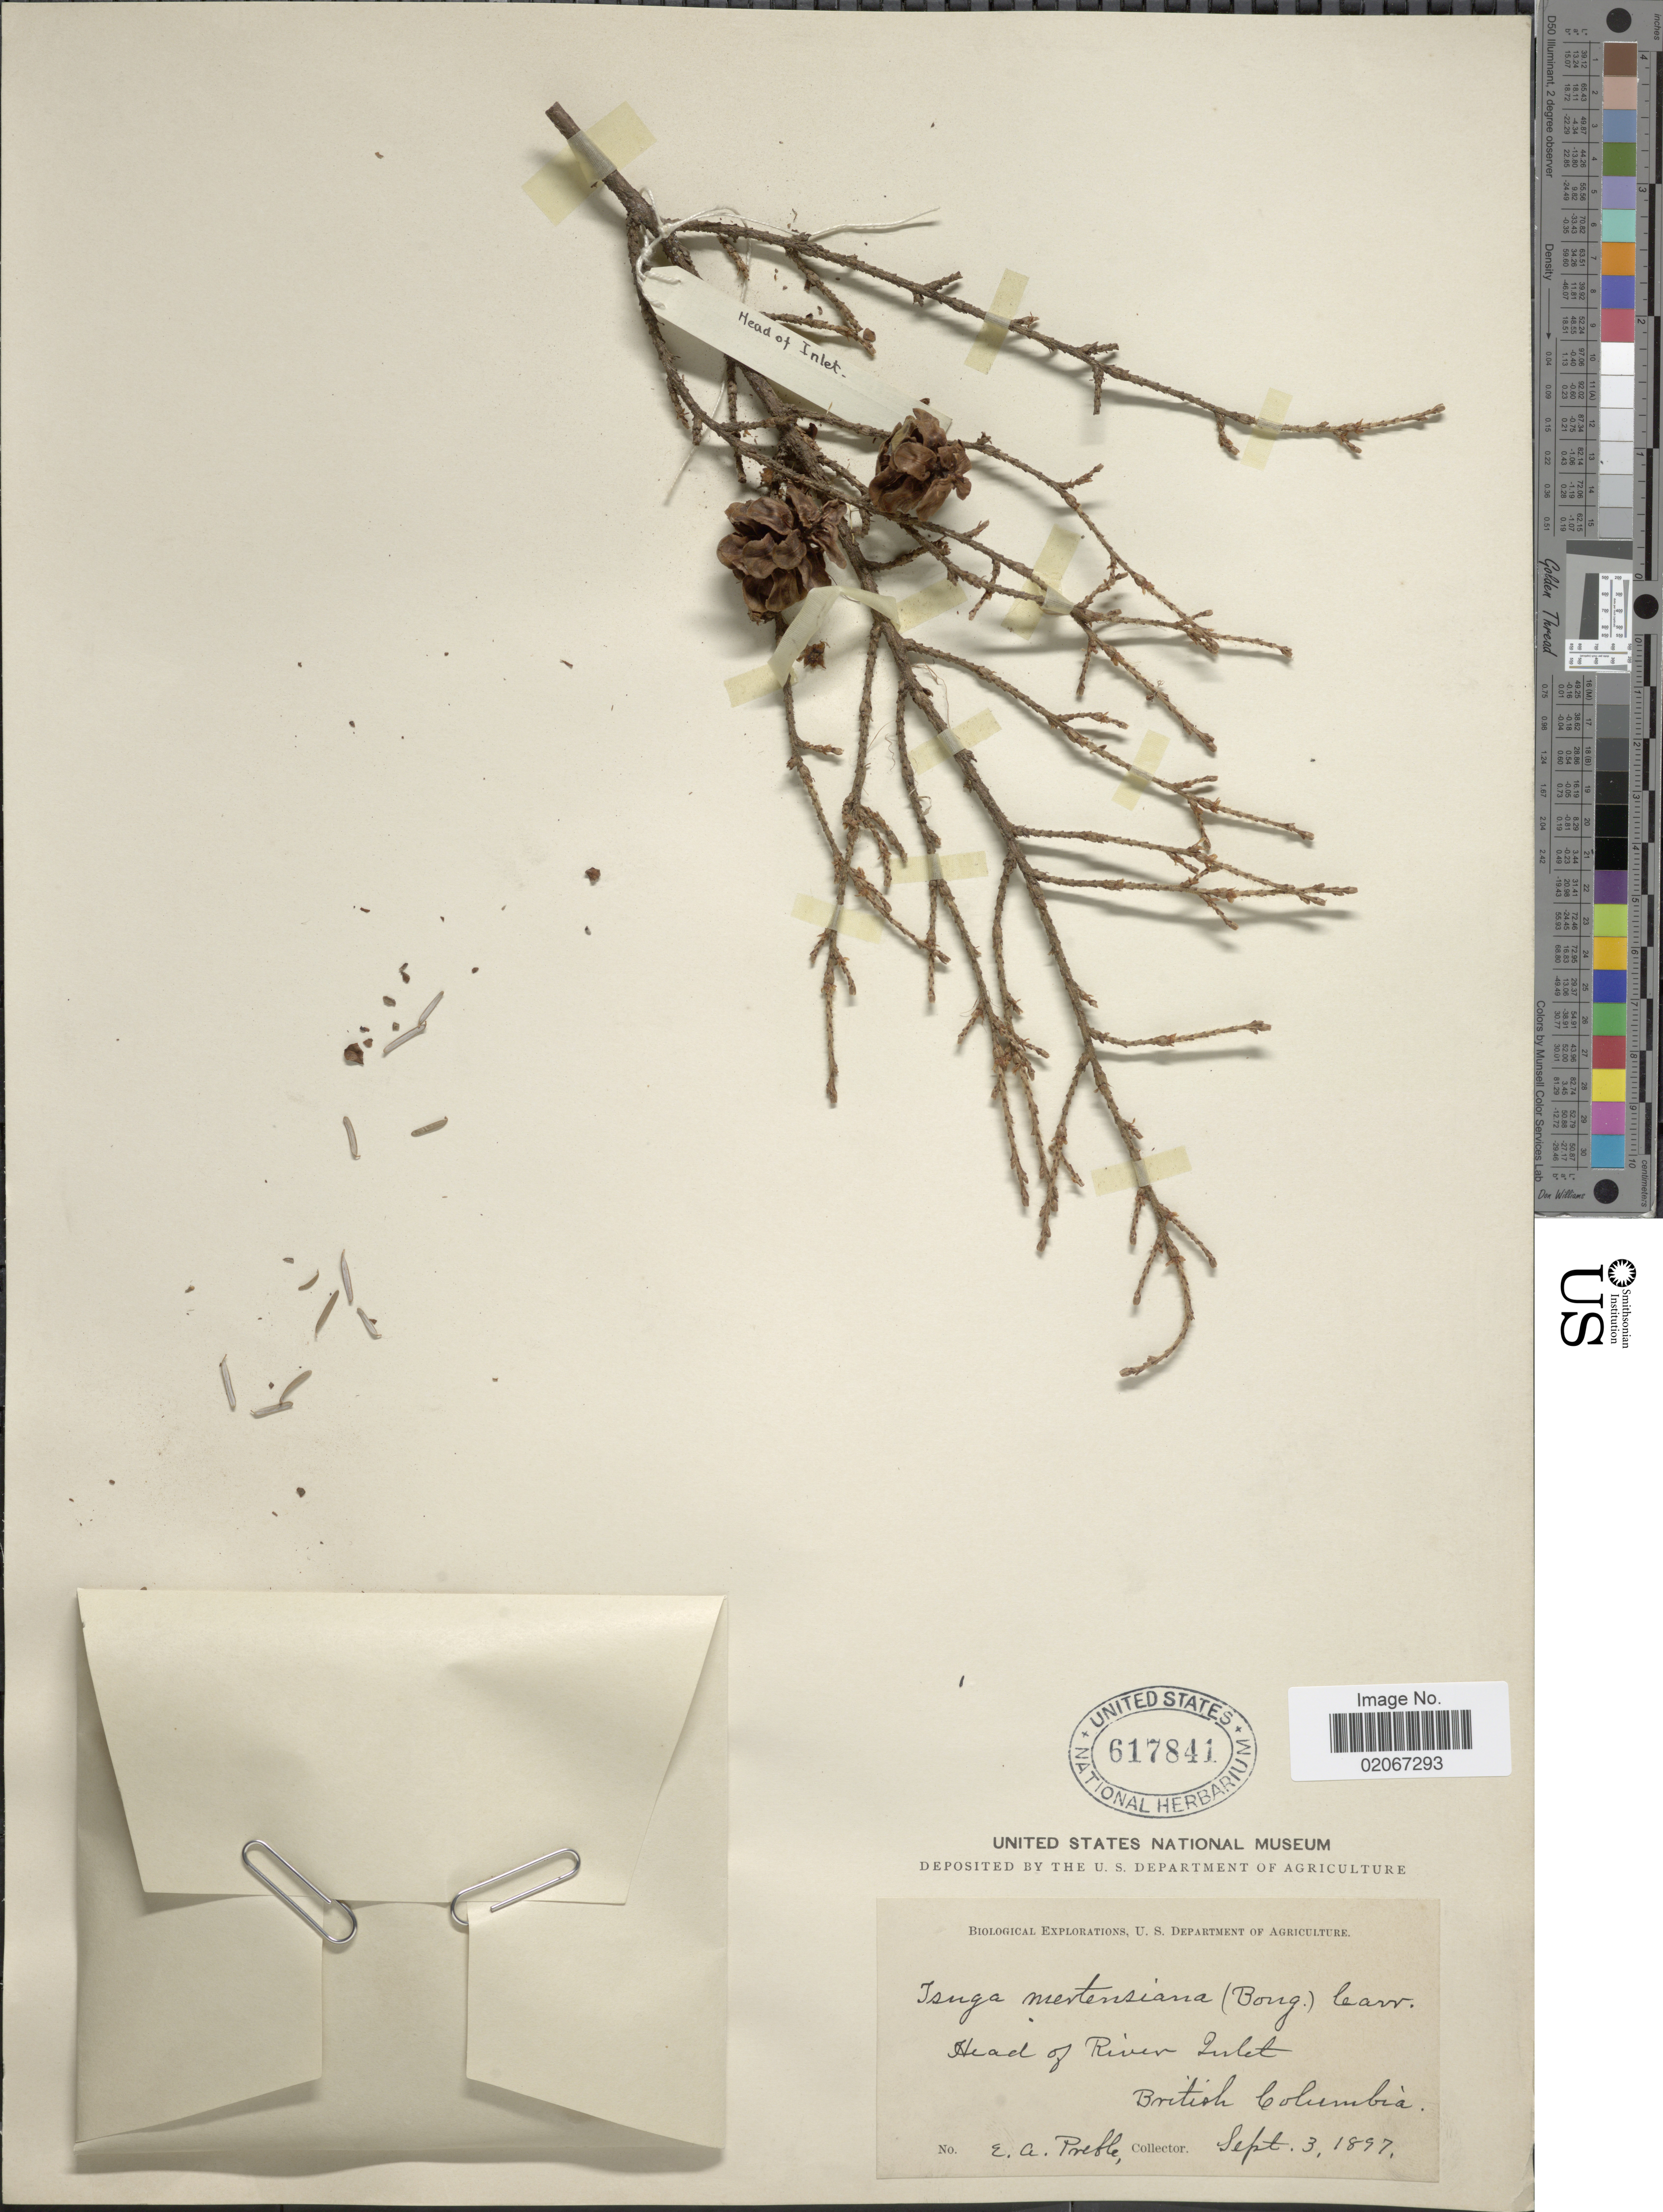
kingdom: Plantae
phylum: Tracheophyta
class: Pinopsida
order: Pinales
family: Pinaceae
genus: Tsuga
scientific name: Tsuga heterophylla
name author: (Raf.) Sarg.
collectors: E. Preble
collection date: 1897-09-03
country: Canada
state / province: British Columbia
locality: Head of River Inlet. British Columbia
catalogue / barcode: US 617841